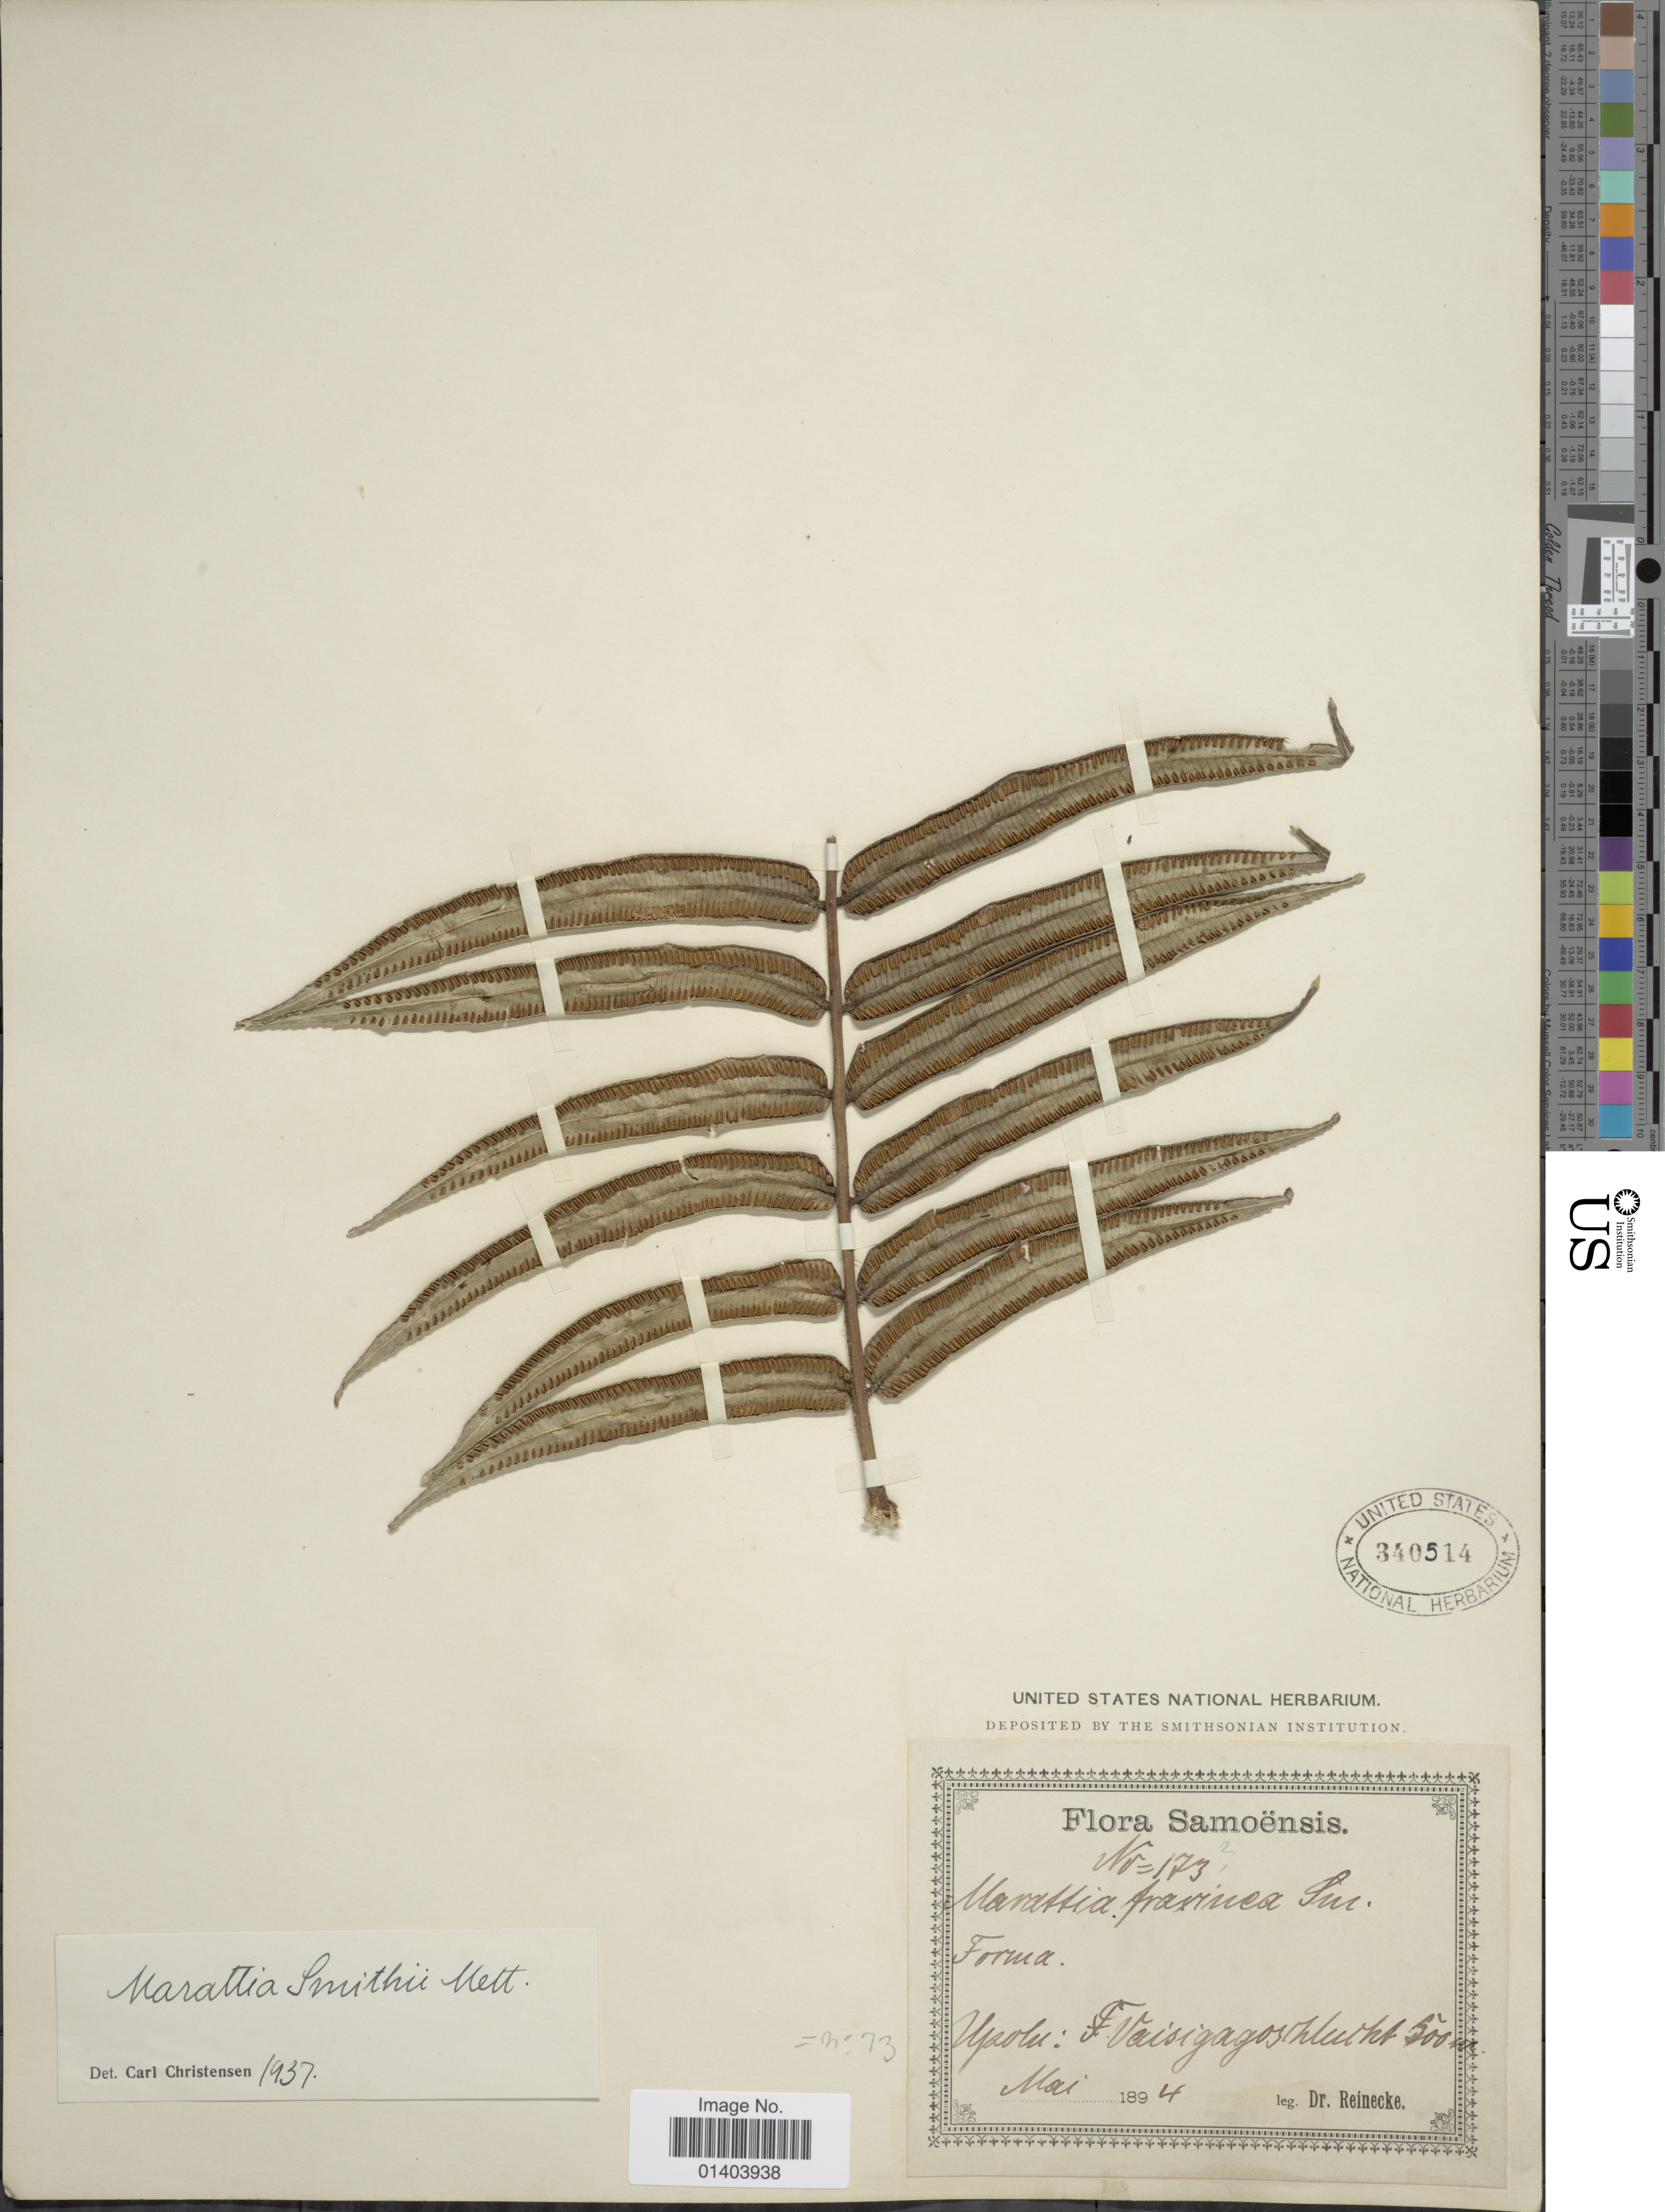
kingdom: Plantae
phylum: Tracheophyta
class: Polypodiopsida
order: Marattiales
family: Marattiaceae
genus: Ptisana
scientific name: Ptisana smithii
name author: (Mett. ex Kuhn) Murdock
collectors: -- Reinecke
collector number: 173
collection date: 1894-05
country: Samoa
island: Upolu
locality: Samoënsis, Upolu: F Vaisigagos [illegible text]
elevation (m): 500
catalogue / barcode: US 340514